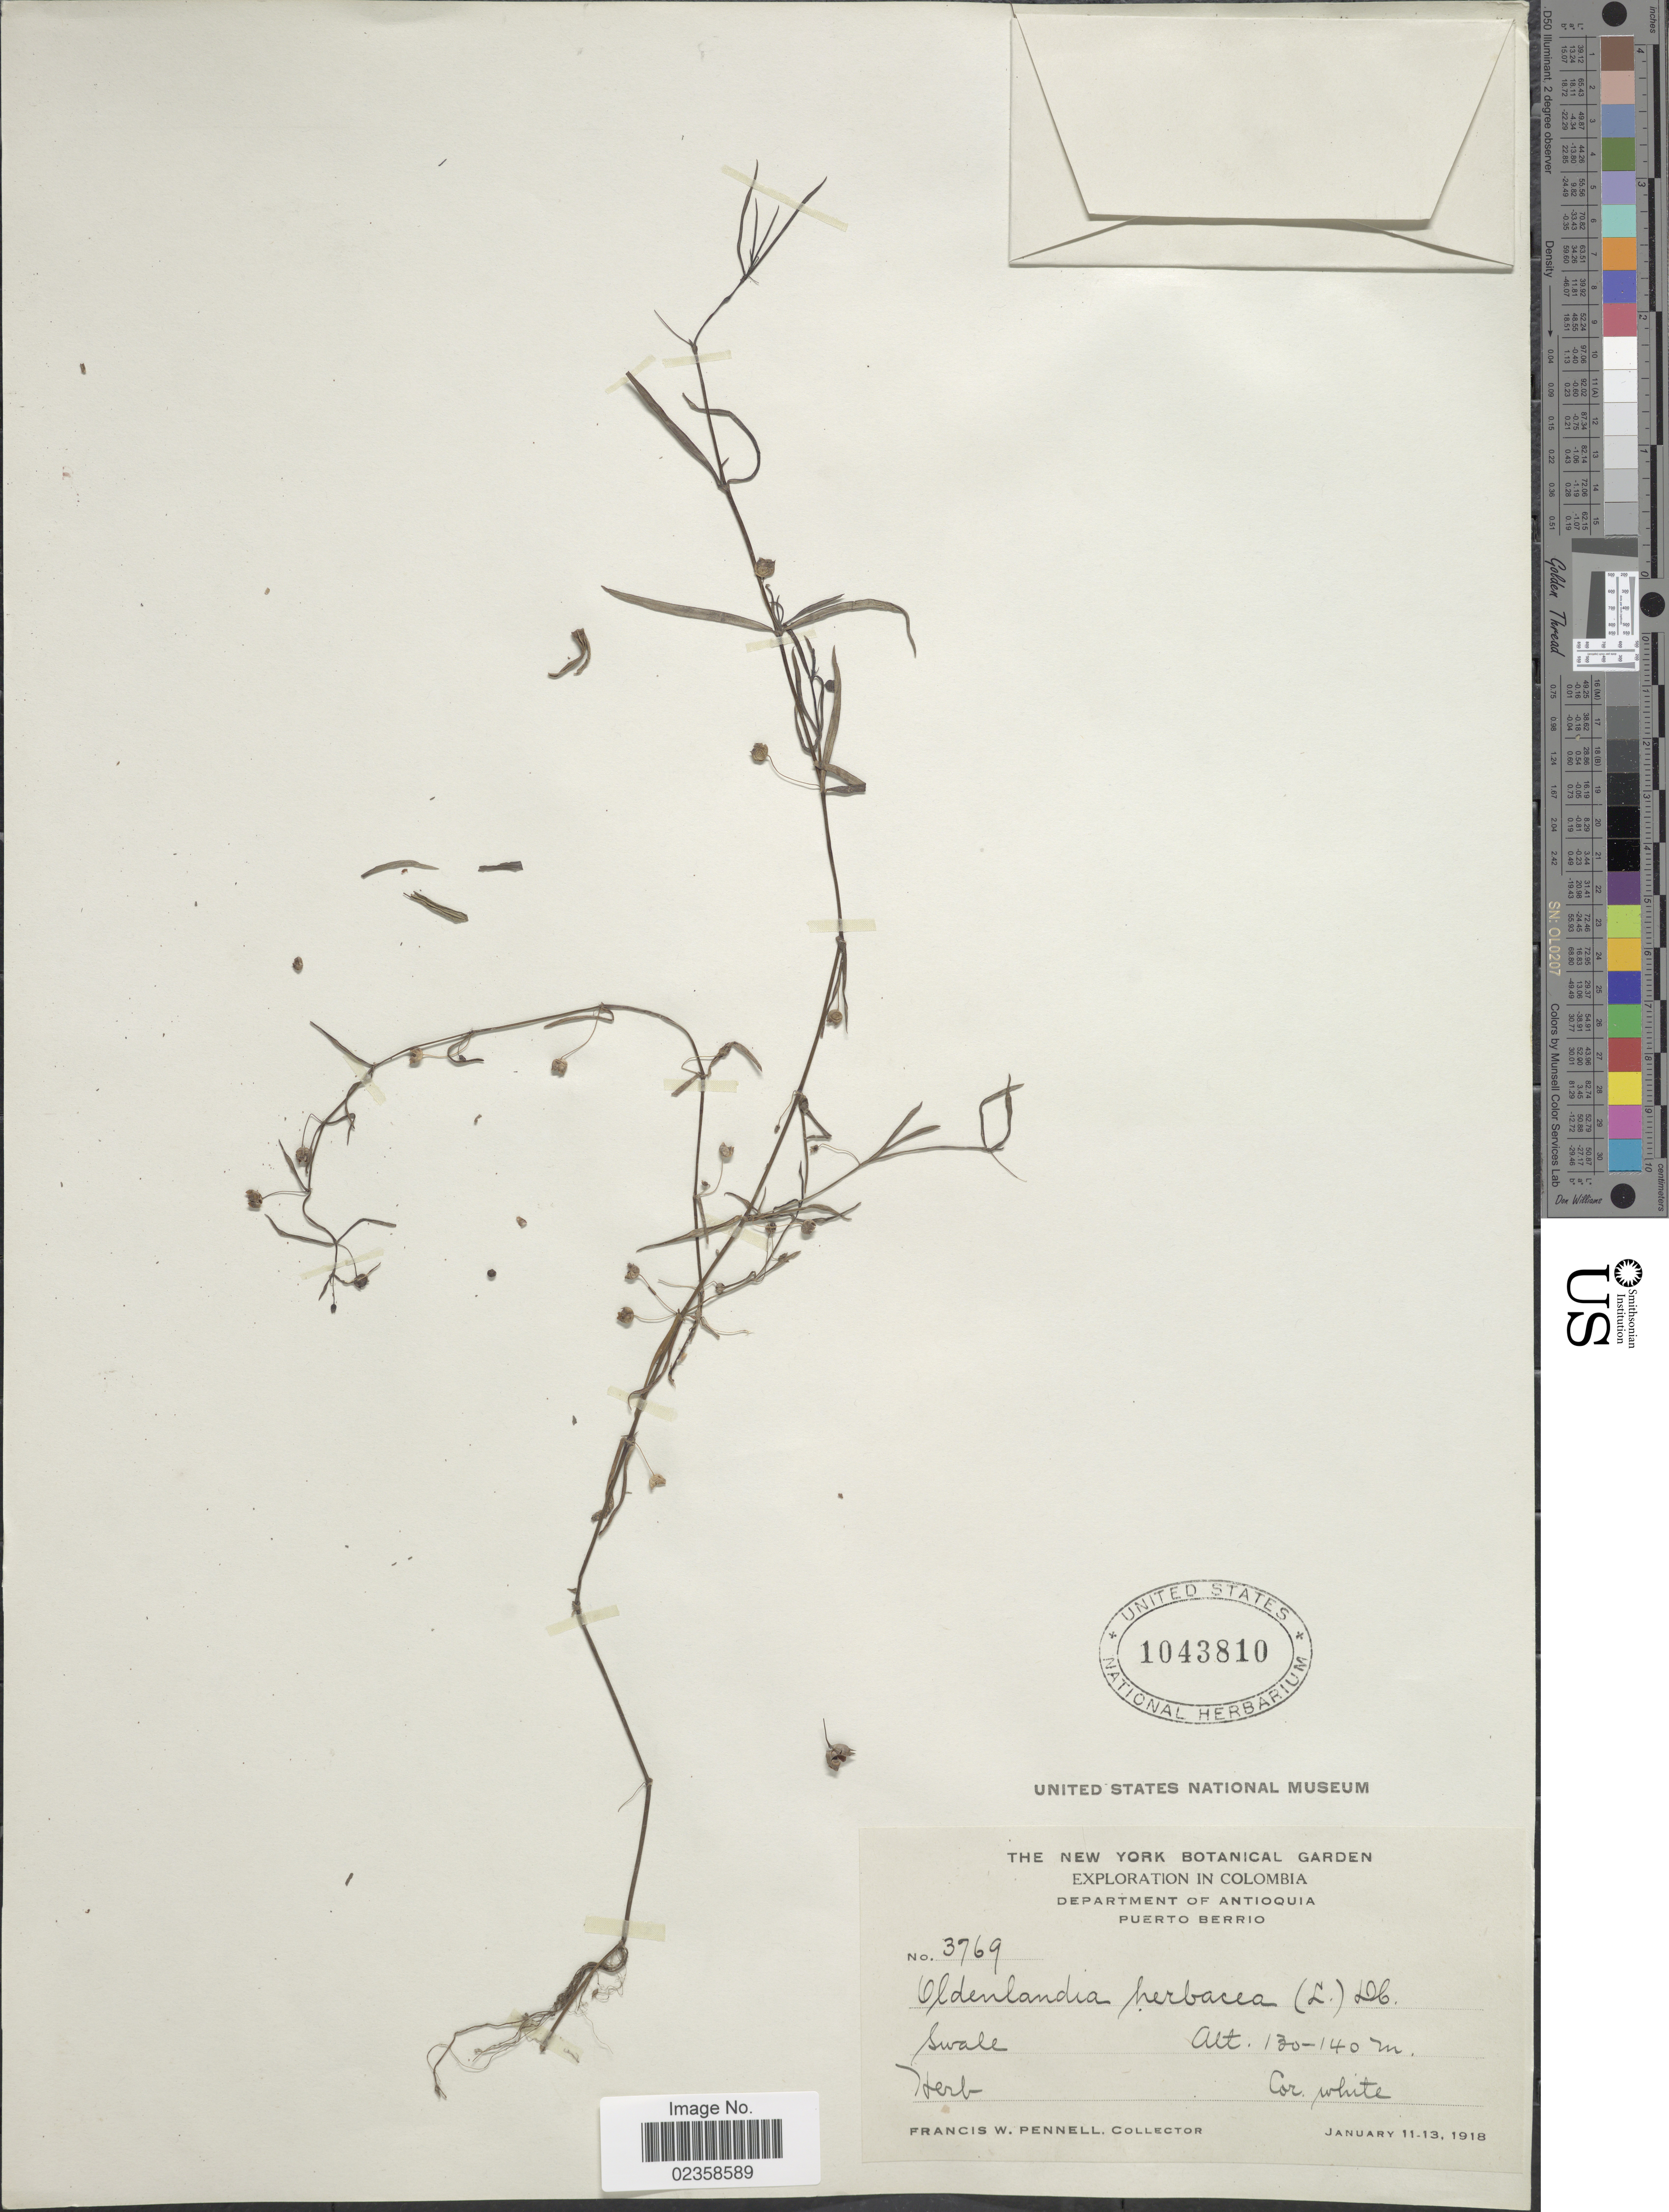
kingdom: Plantae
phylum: Tracheophyta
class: Magnoliopsida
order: Gentianales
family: Rubiaceae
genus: Oldenlandia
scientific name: Oldenlandia herbacea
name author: (L.) Roxb.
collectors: F. W. Pennell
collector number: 3769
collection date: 1918-01-11/1918-01-13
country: Colombia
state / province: Antioquia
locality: Department of Antioquia, Puerto Berrio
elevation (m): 130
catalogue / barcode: US 1043810